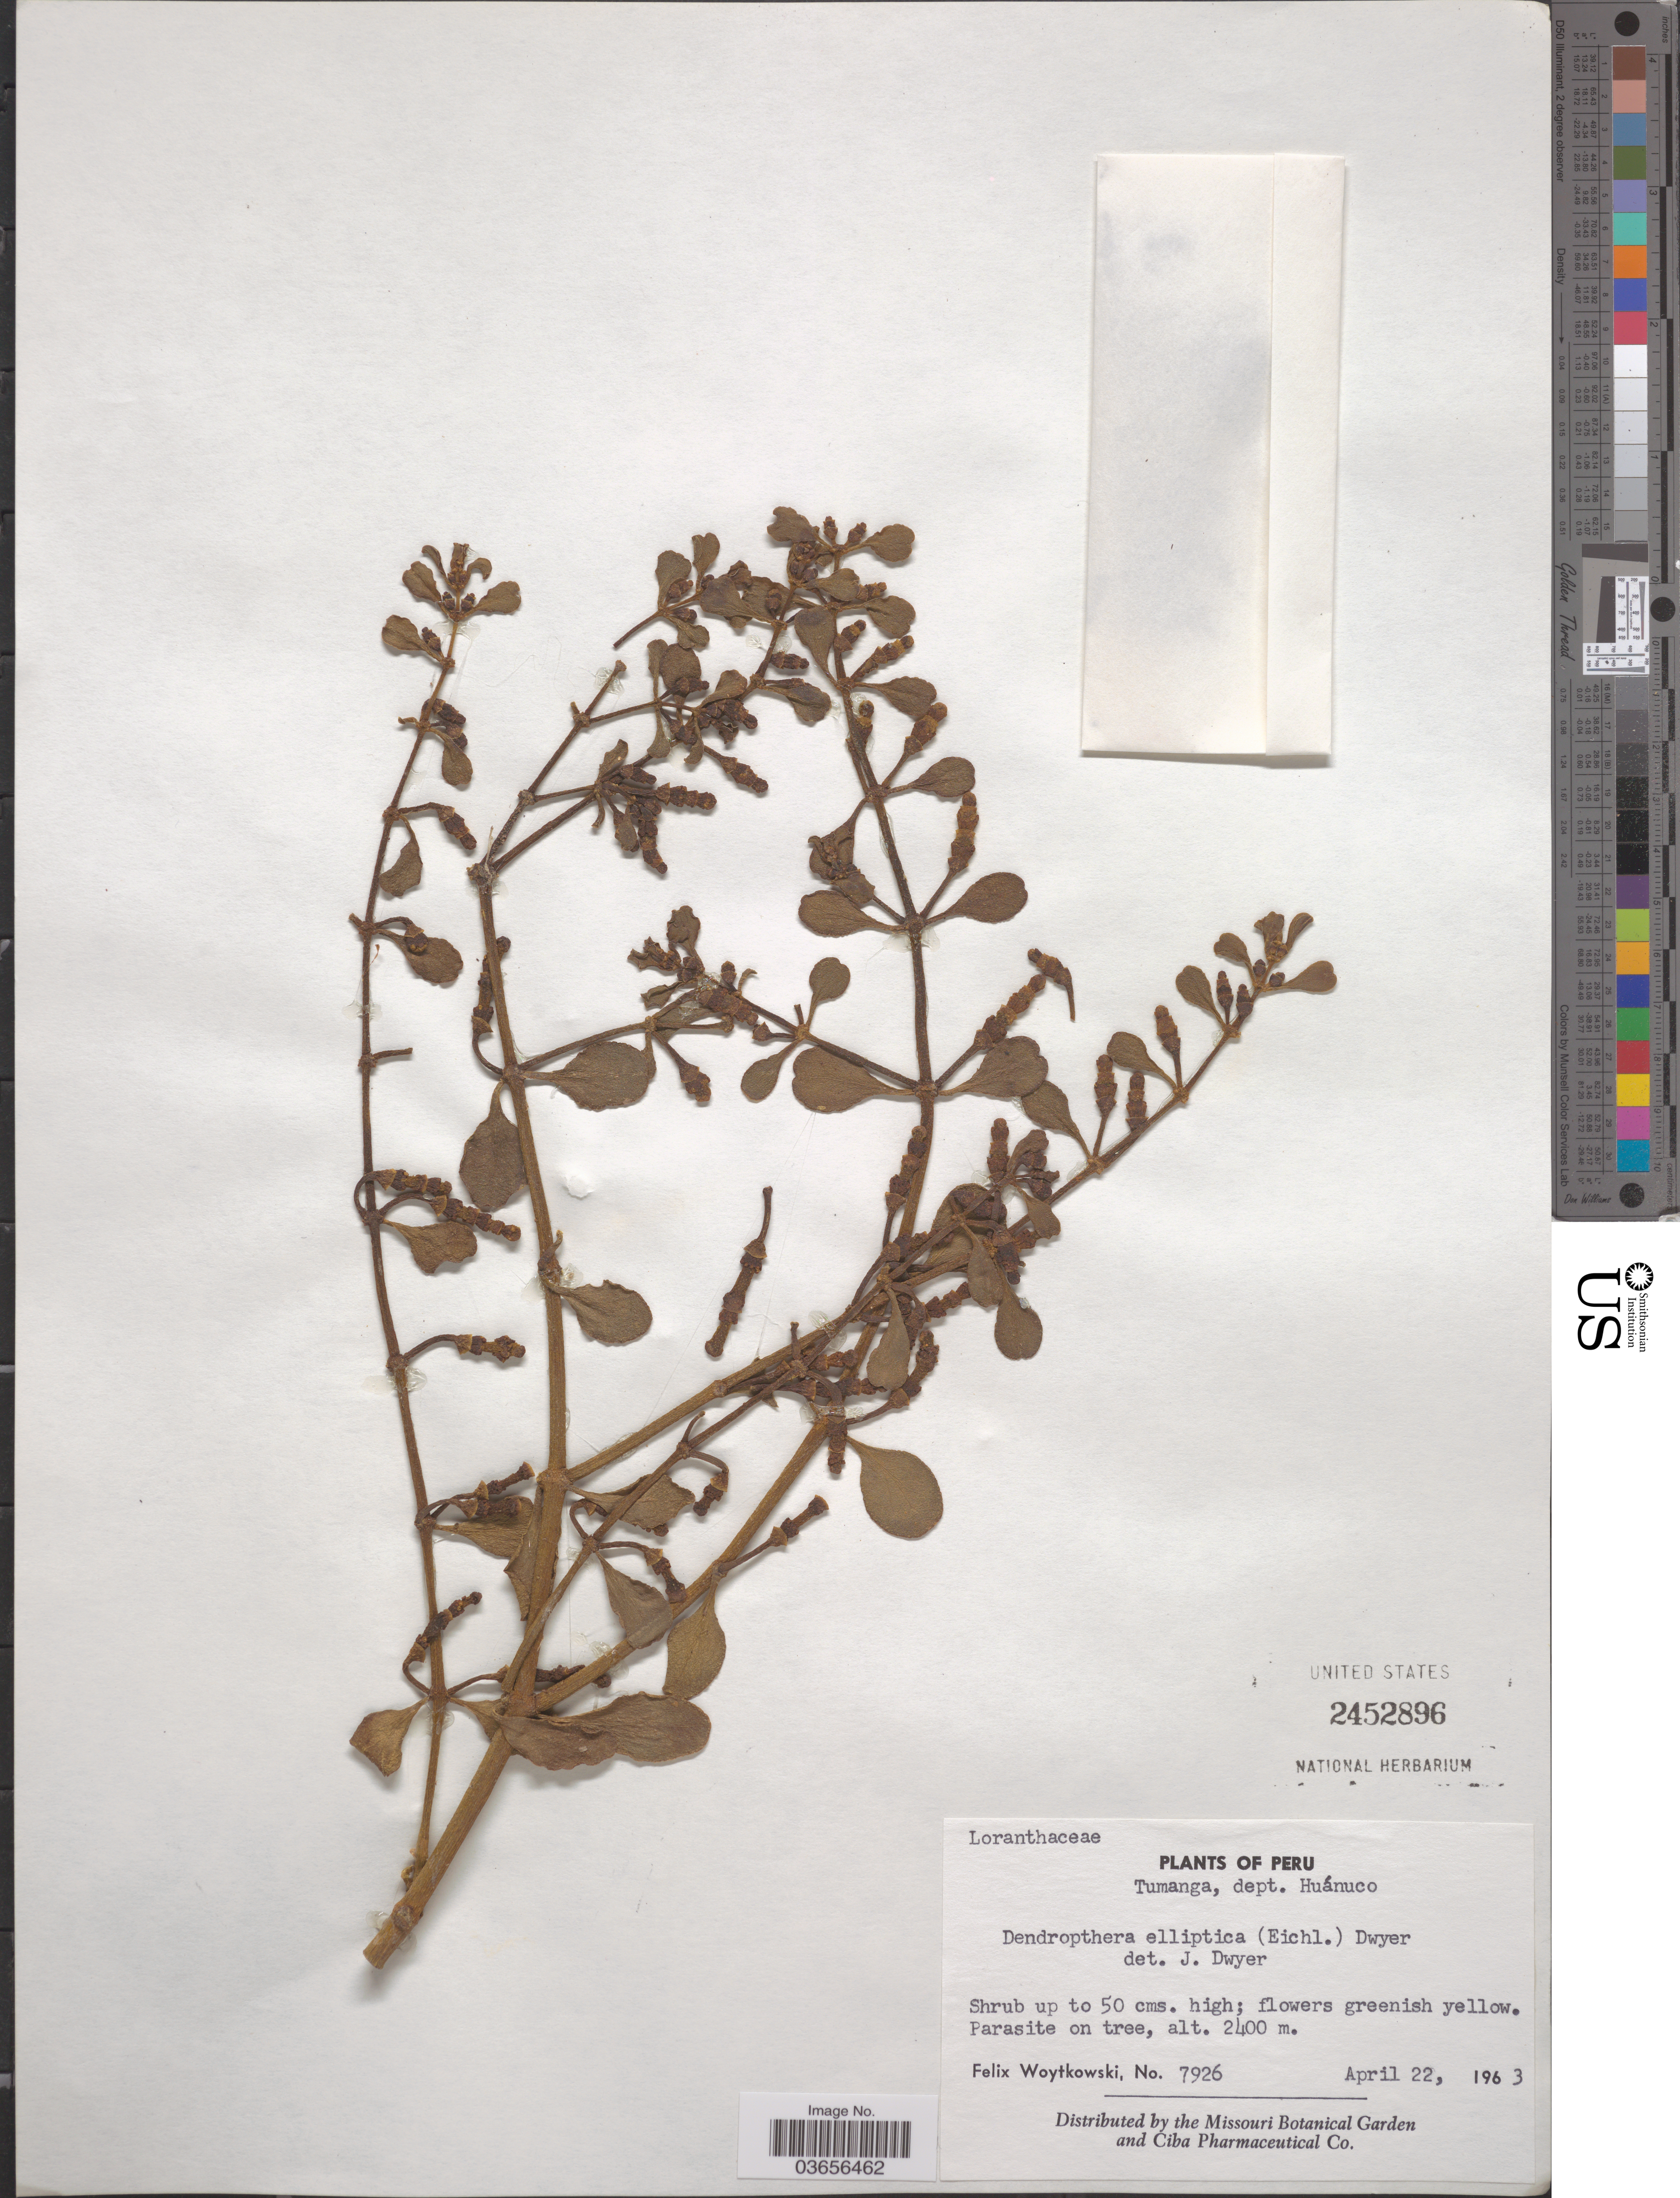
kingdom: Plantae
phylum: Tracheophyta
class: Magnoliopsida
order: Santalales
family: Viscaceae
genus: Dendrophthora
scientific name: Dendrophthora elliptica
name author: (Gardner) Krug & Urb.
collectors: F. Woytkowski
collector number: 7926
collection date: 1963-04-22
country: Peru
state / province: Huánuco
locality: Tumanga, dept. Huánuco.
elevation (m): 2400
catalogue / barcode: US 2452896